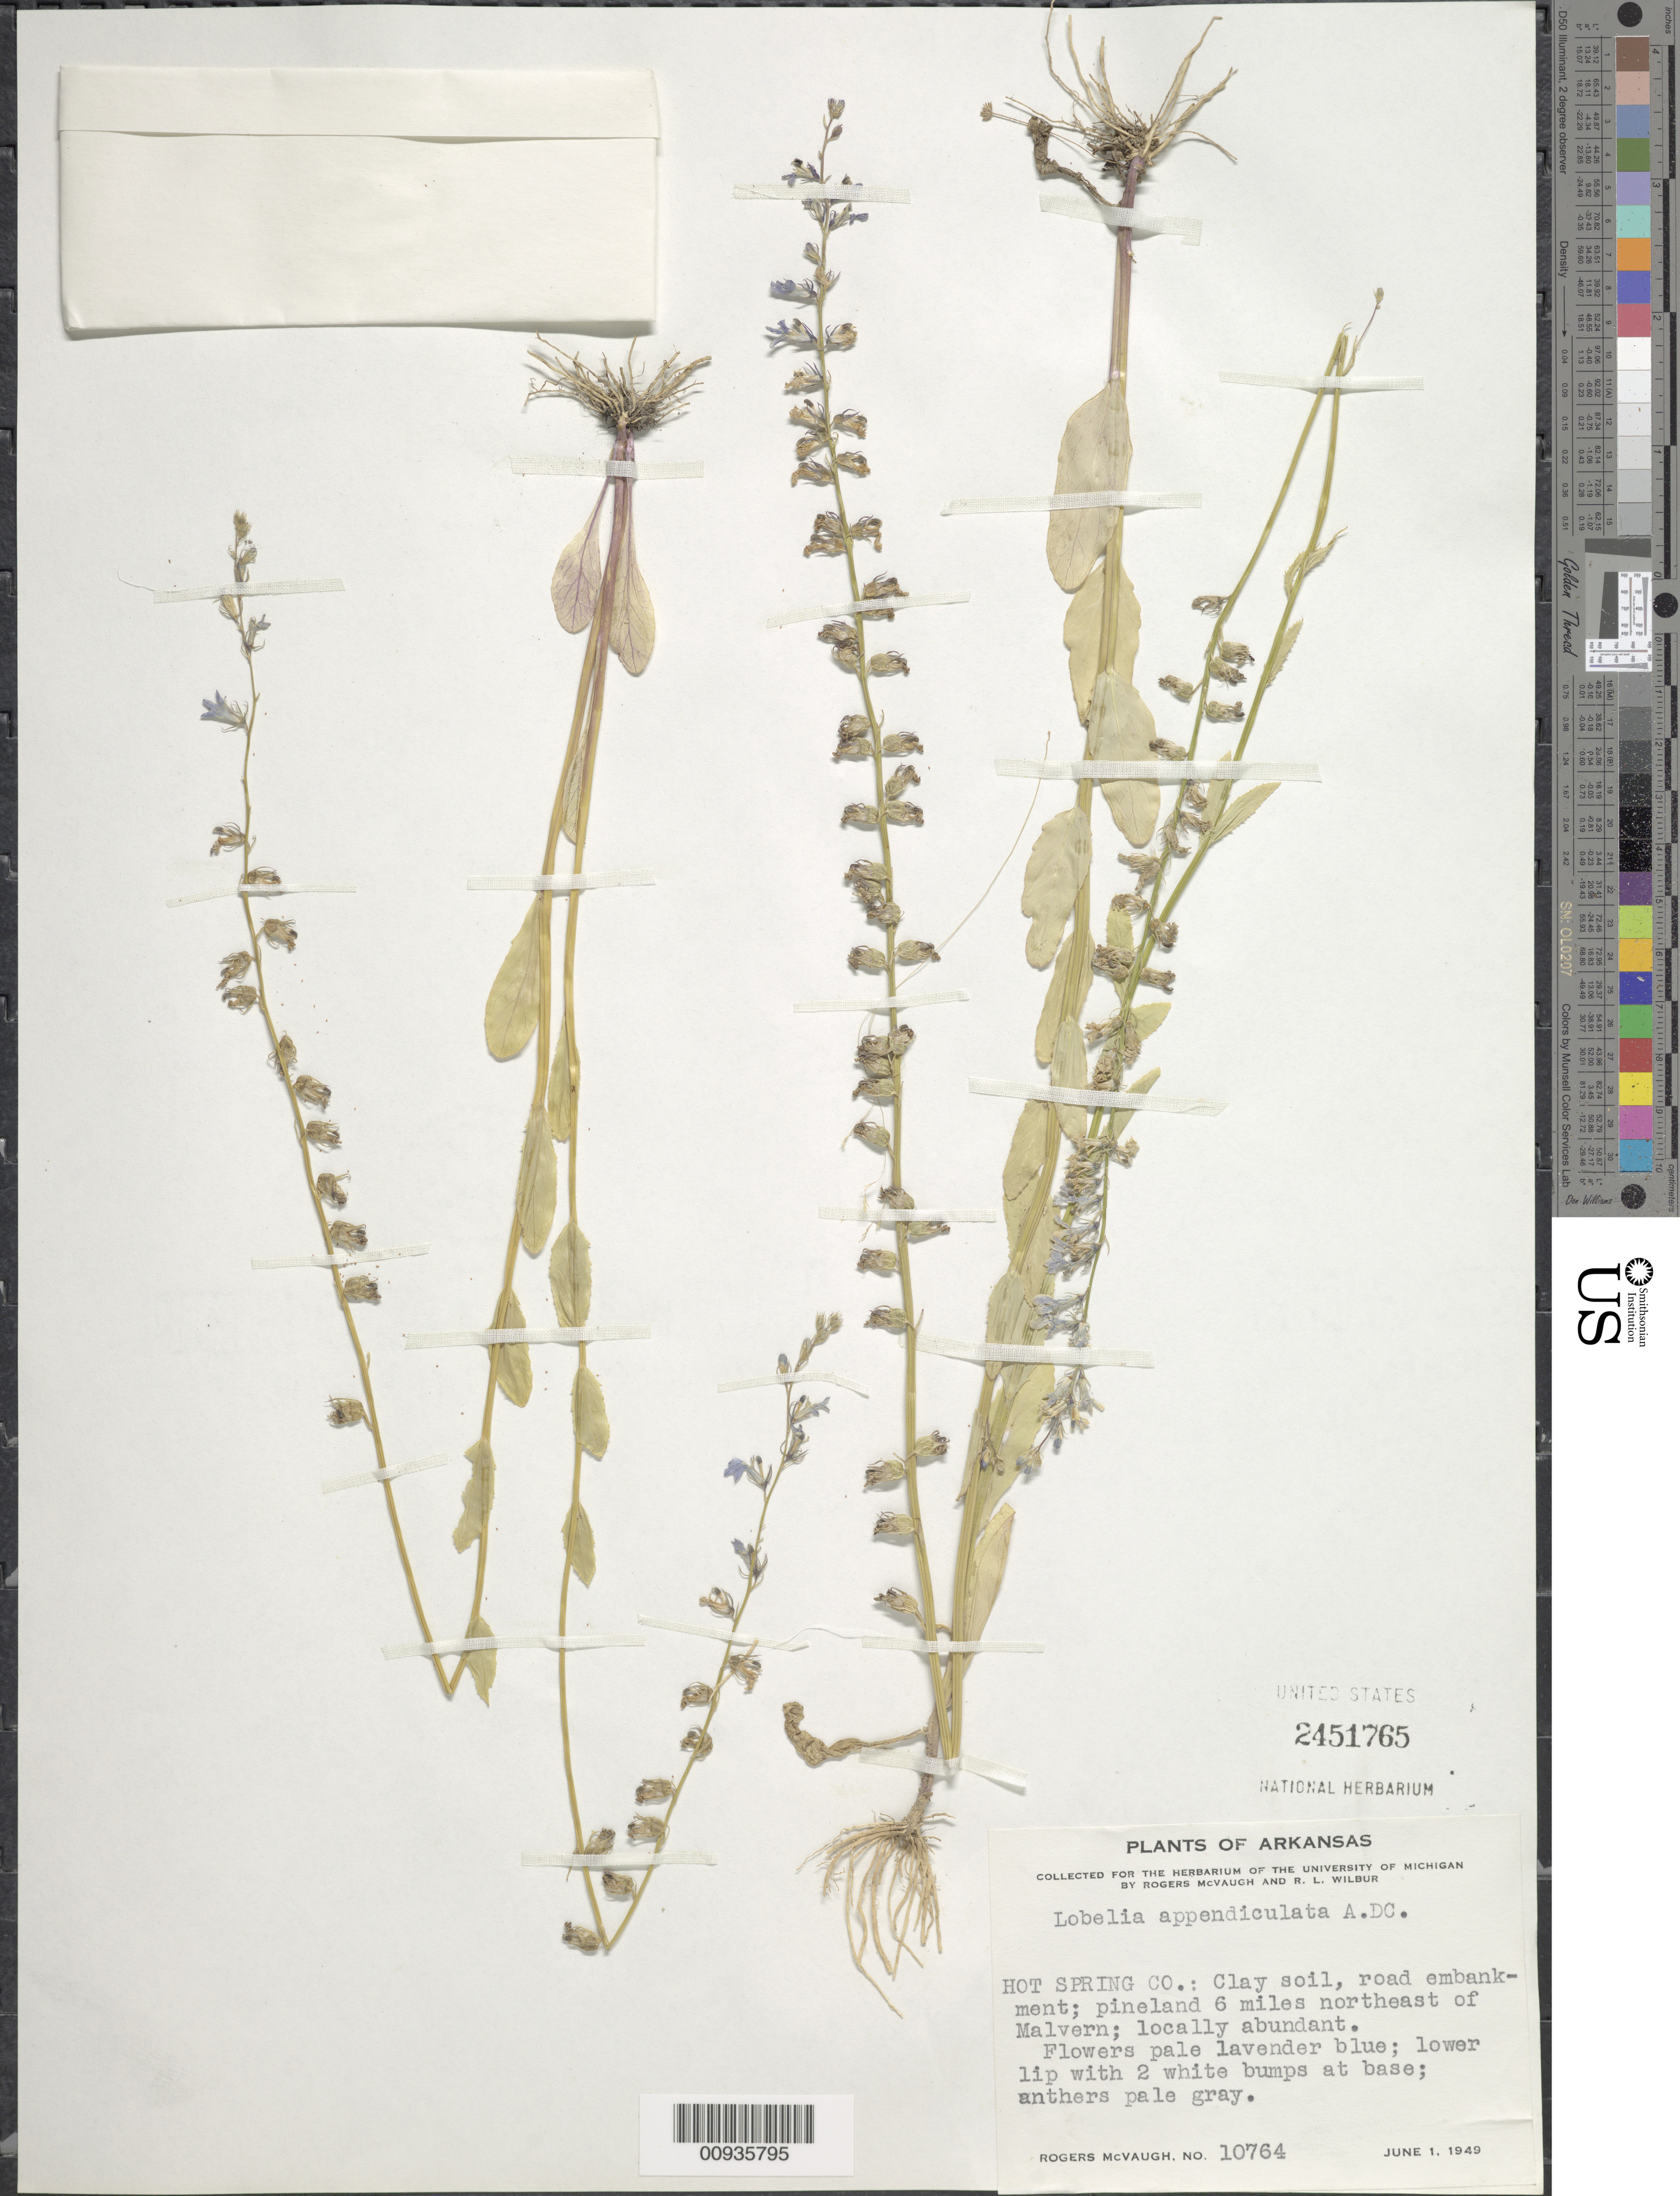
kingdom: Plantae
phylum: Tracheophyta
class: Magnoliopsida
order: Asterales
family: Campanulaceae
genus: Lobelia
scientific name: Lobelia appendiculata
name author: A. DC.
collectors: R. McVaugh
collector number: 10764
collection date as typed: June 1, 1949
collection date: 1949-06-01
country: United States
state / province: Arkansas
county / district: Hot Spring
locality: Pineland 6 miles northeast of Malvern.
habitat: clay soil, road embankment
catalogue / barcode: US 2451765